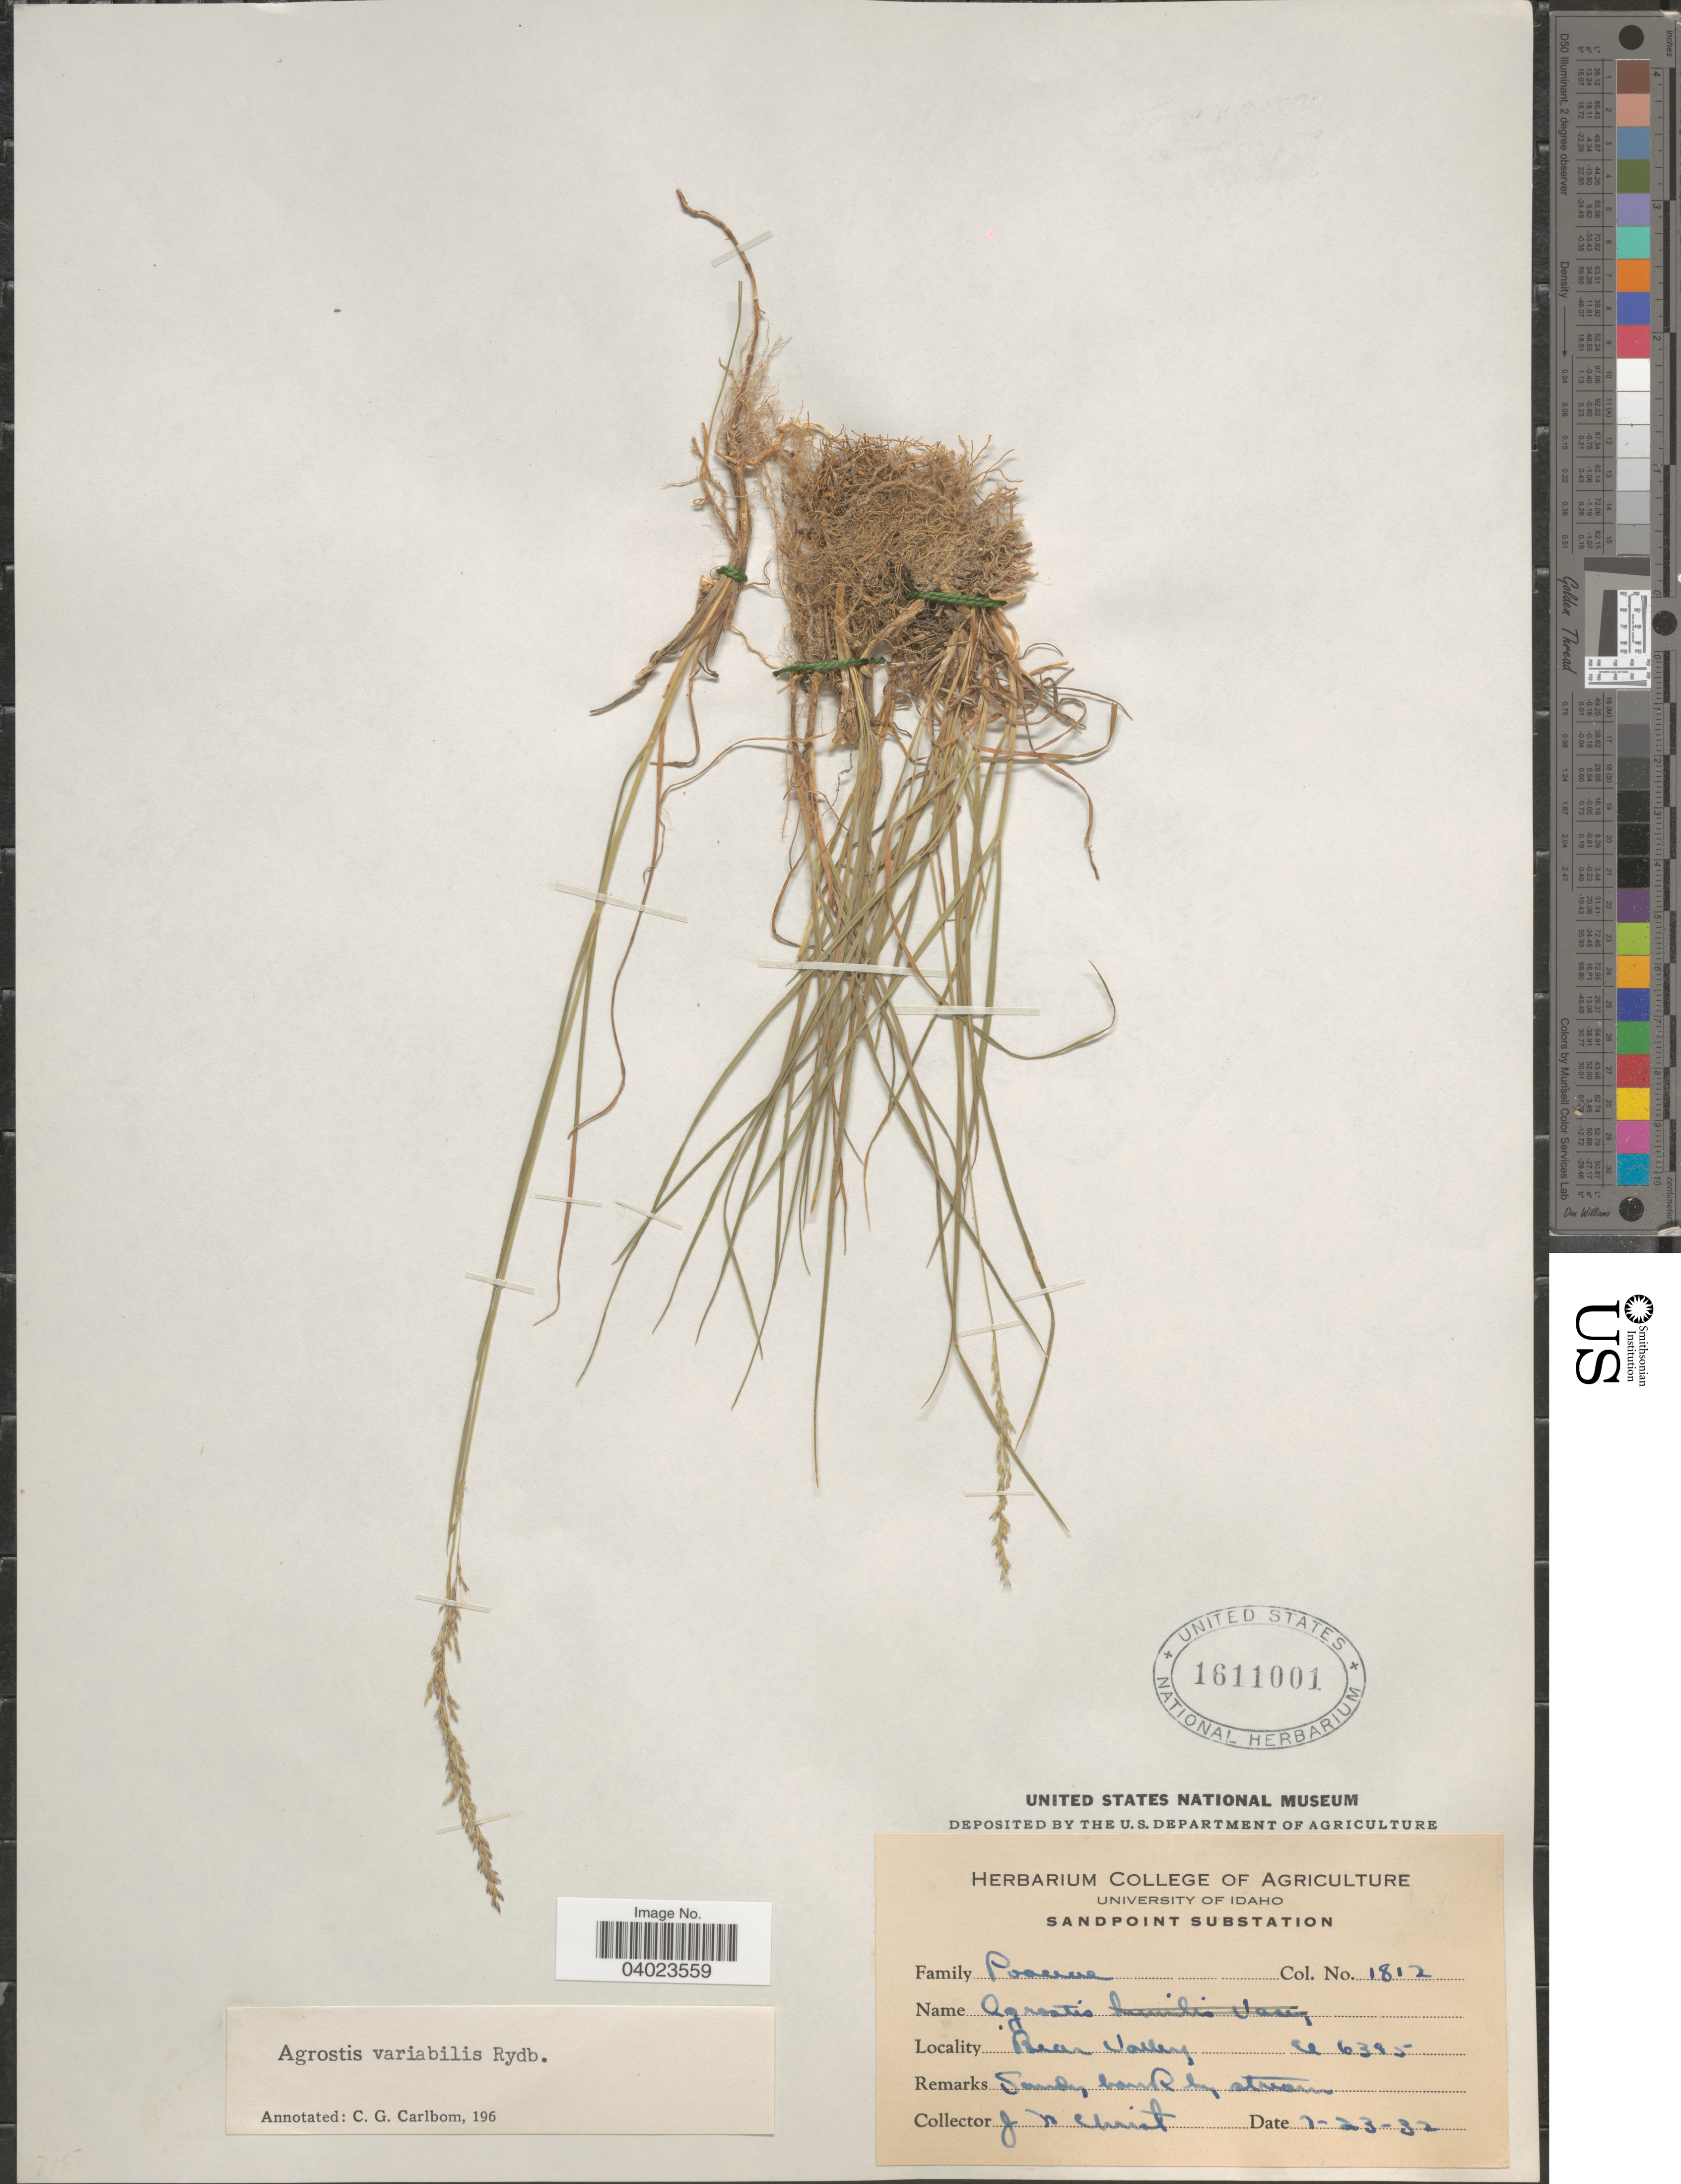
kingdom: Plantae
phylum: Tracheophyta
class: Liliopsida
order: Poales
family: Poaceae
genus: Agrostis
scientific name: Agrostis variabilis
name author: Rydb.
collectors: J. H. Christ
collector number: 1812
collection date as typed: Transcribed d/m/y: 23/7/32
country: United States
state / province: Idaho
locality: Bear Valley.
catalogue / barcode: US 1611001